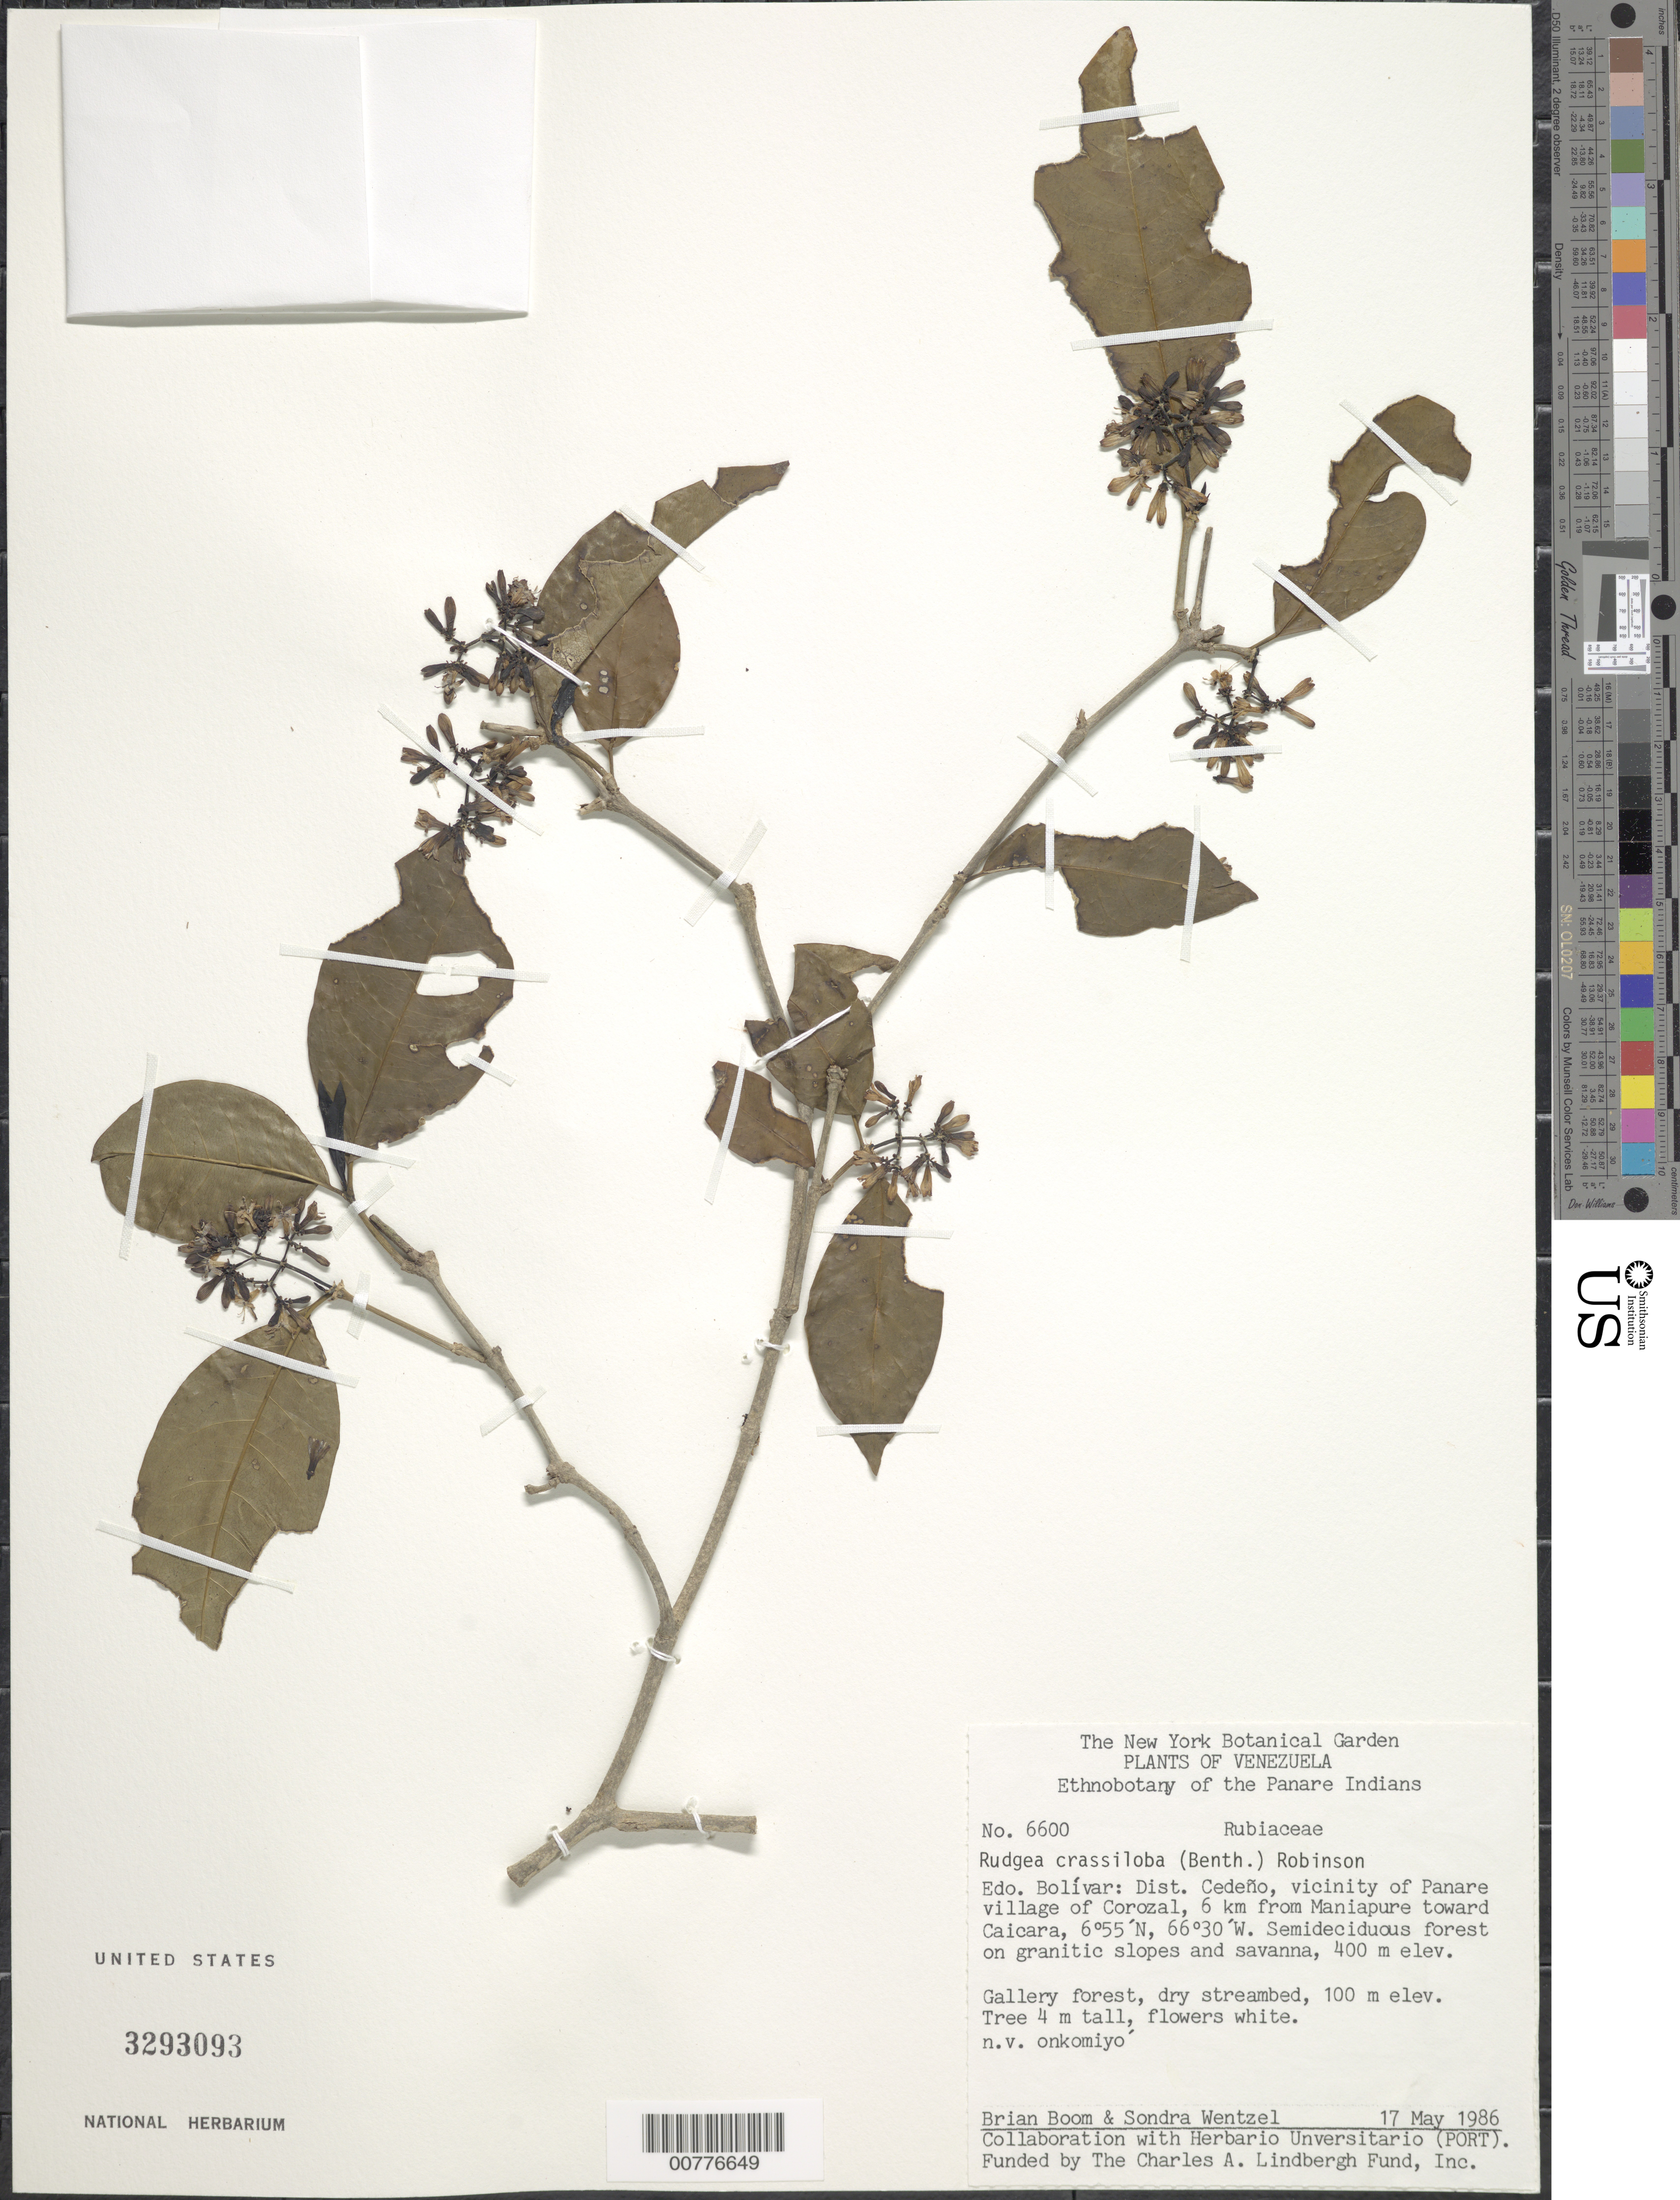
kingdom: Plantae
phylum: Tracheophyta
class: Magnoliopsida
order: Gentianales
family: Rubiaceae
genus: Rudgea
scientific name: Rudgea crassiloba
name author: (Benth.) B.L. Rob.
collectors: B. M. Boom & S. Wentzel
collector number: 6600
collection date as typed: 17-May-86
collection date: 1986-05-17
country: Venezuela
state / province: Bolívar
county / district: Cedeño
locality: Panare village of Corozal, vic., 6 km from Maniapure toward Caicara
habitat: Gallery forest, dry streambed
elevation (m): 100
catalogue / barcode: US 3293093